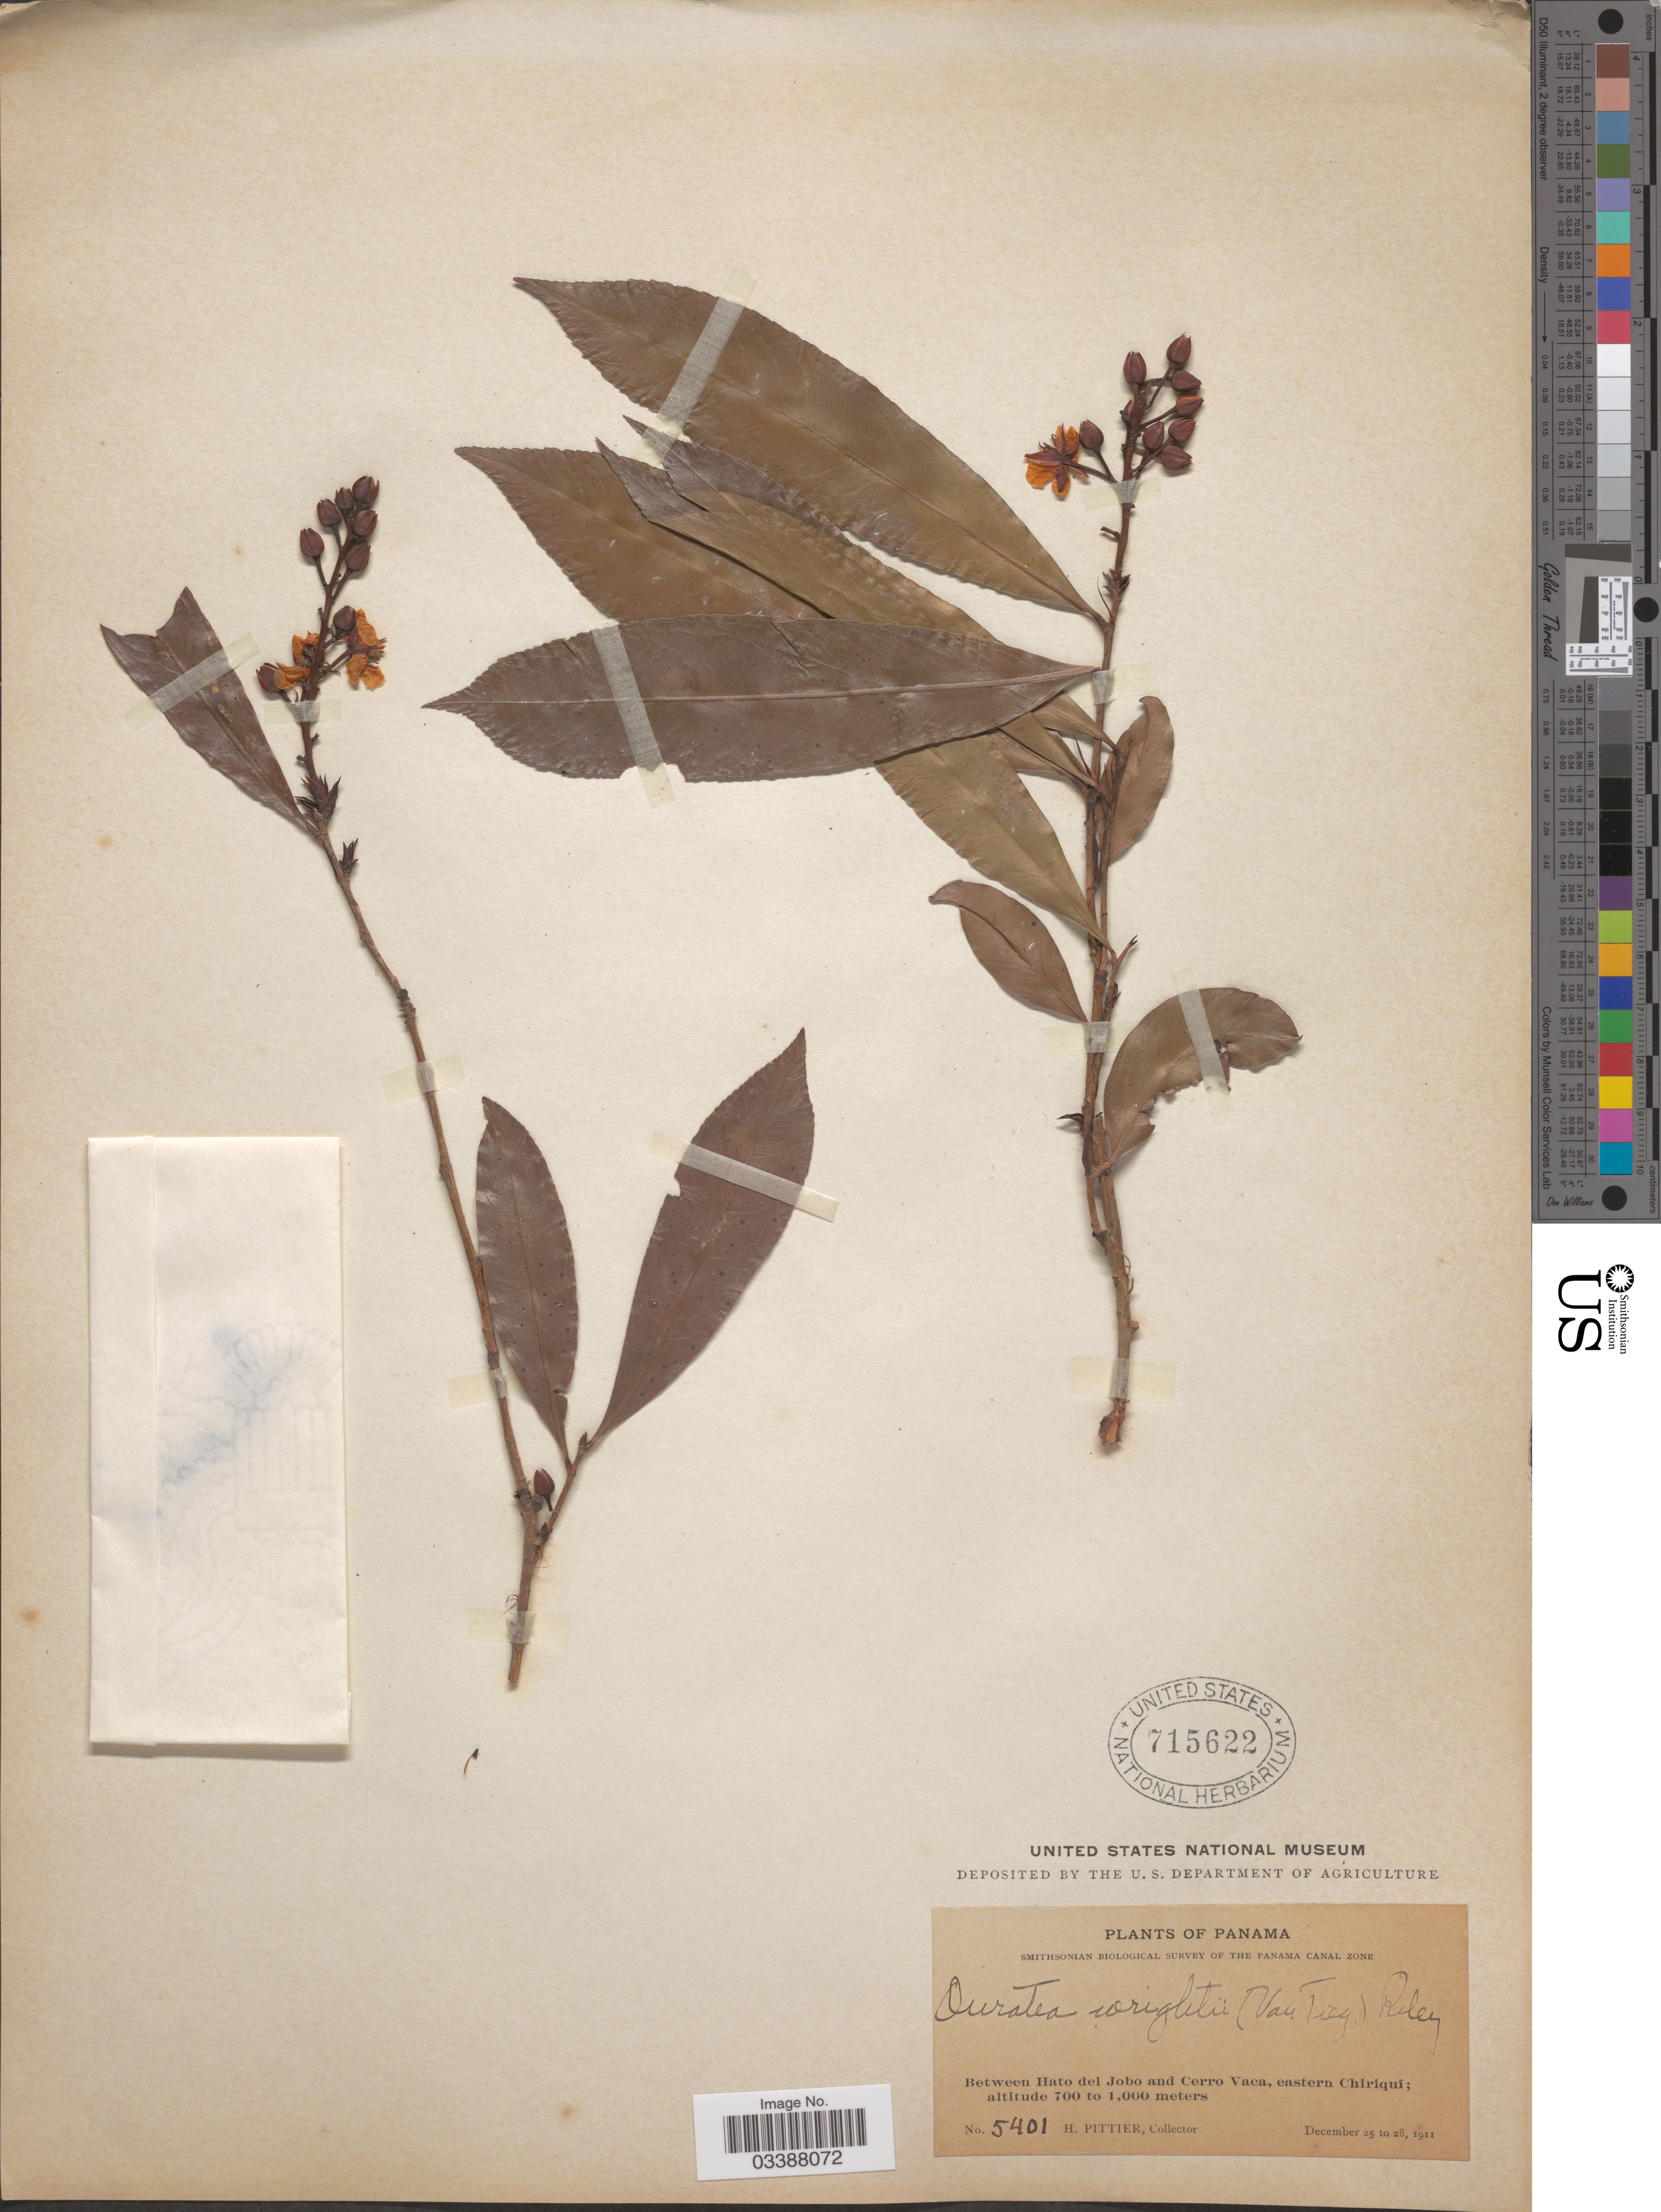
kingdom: Plantae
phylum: Tracheophyta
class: Magnoliopsida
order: Malpighiales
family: Ochnaceae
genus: Ouratea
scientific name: Ouratea lucens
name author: (Kunth) Engl.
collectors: H. F. Pittier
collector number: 5401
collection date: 1911-12-25/1911-12-28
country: Panama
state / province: Chiriqui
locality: Between Hato del Jobo and Cerro Vaca, eastern Chiriquí.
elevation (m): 700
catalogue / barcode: US 715622